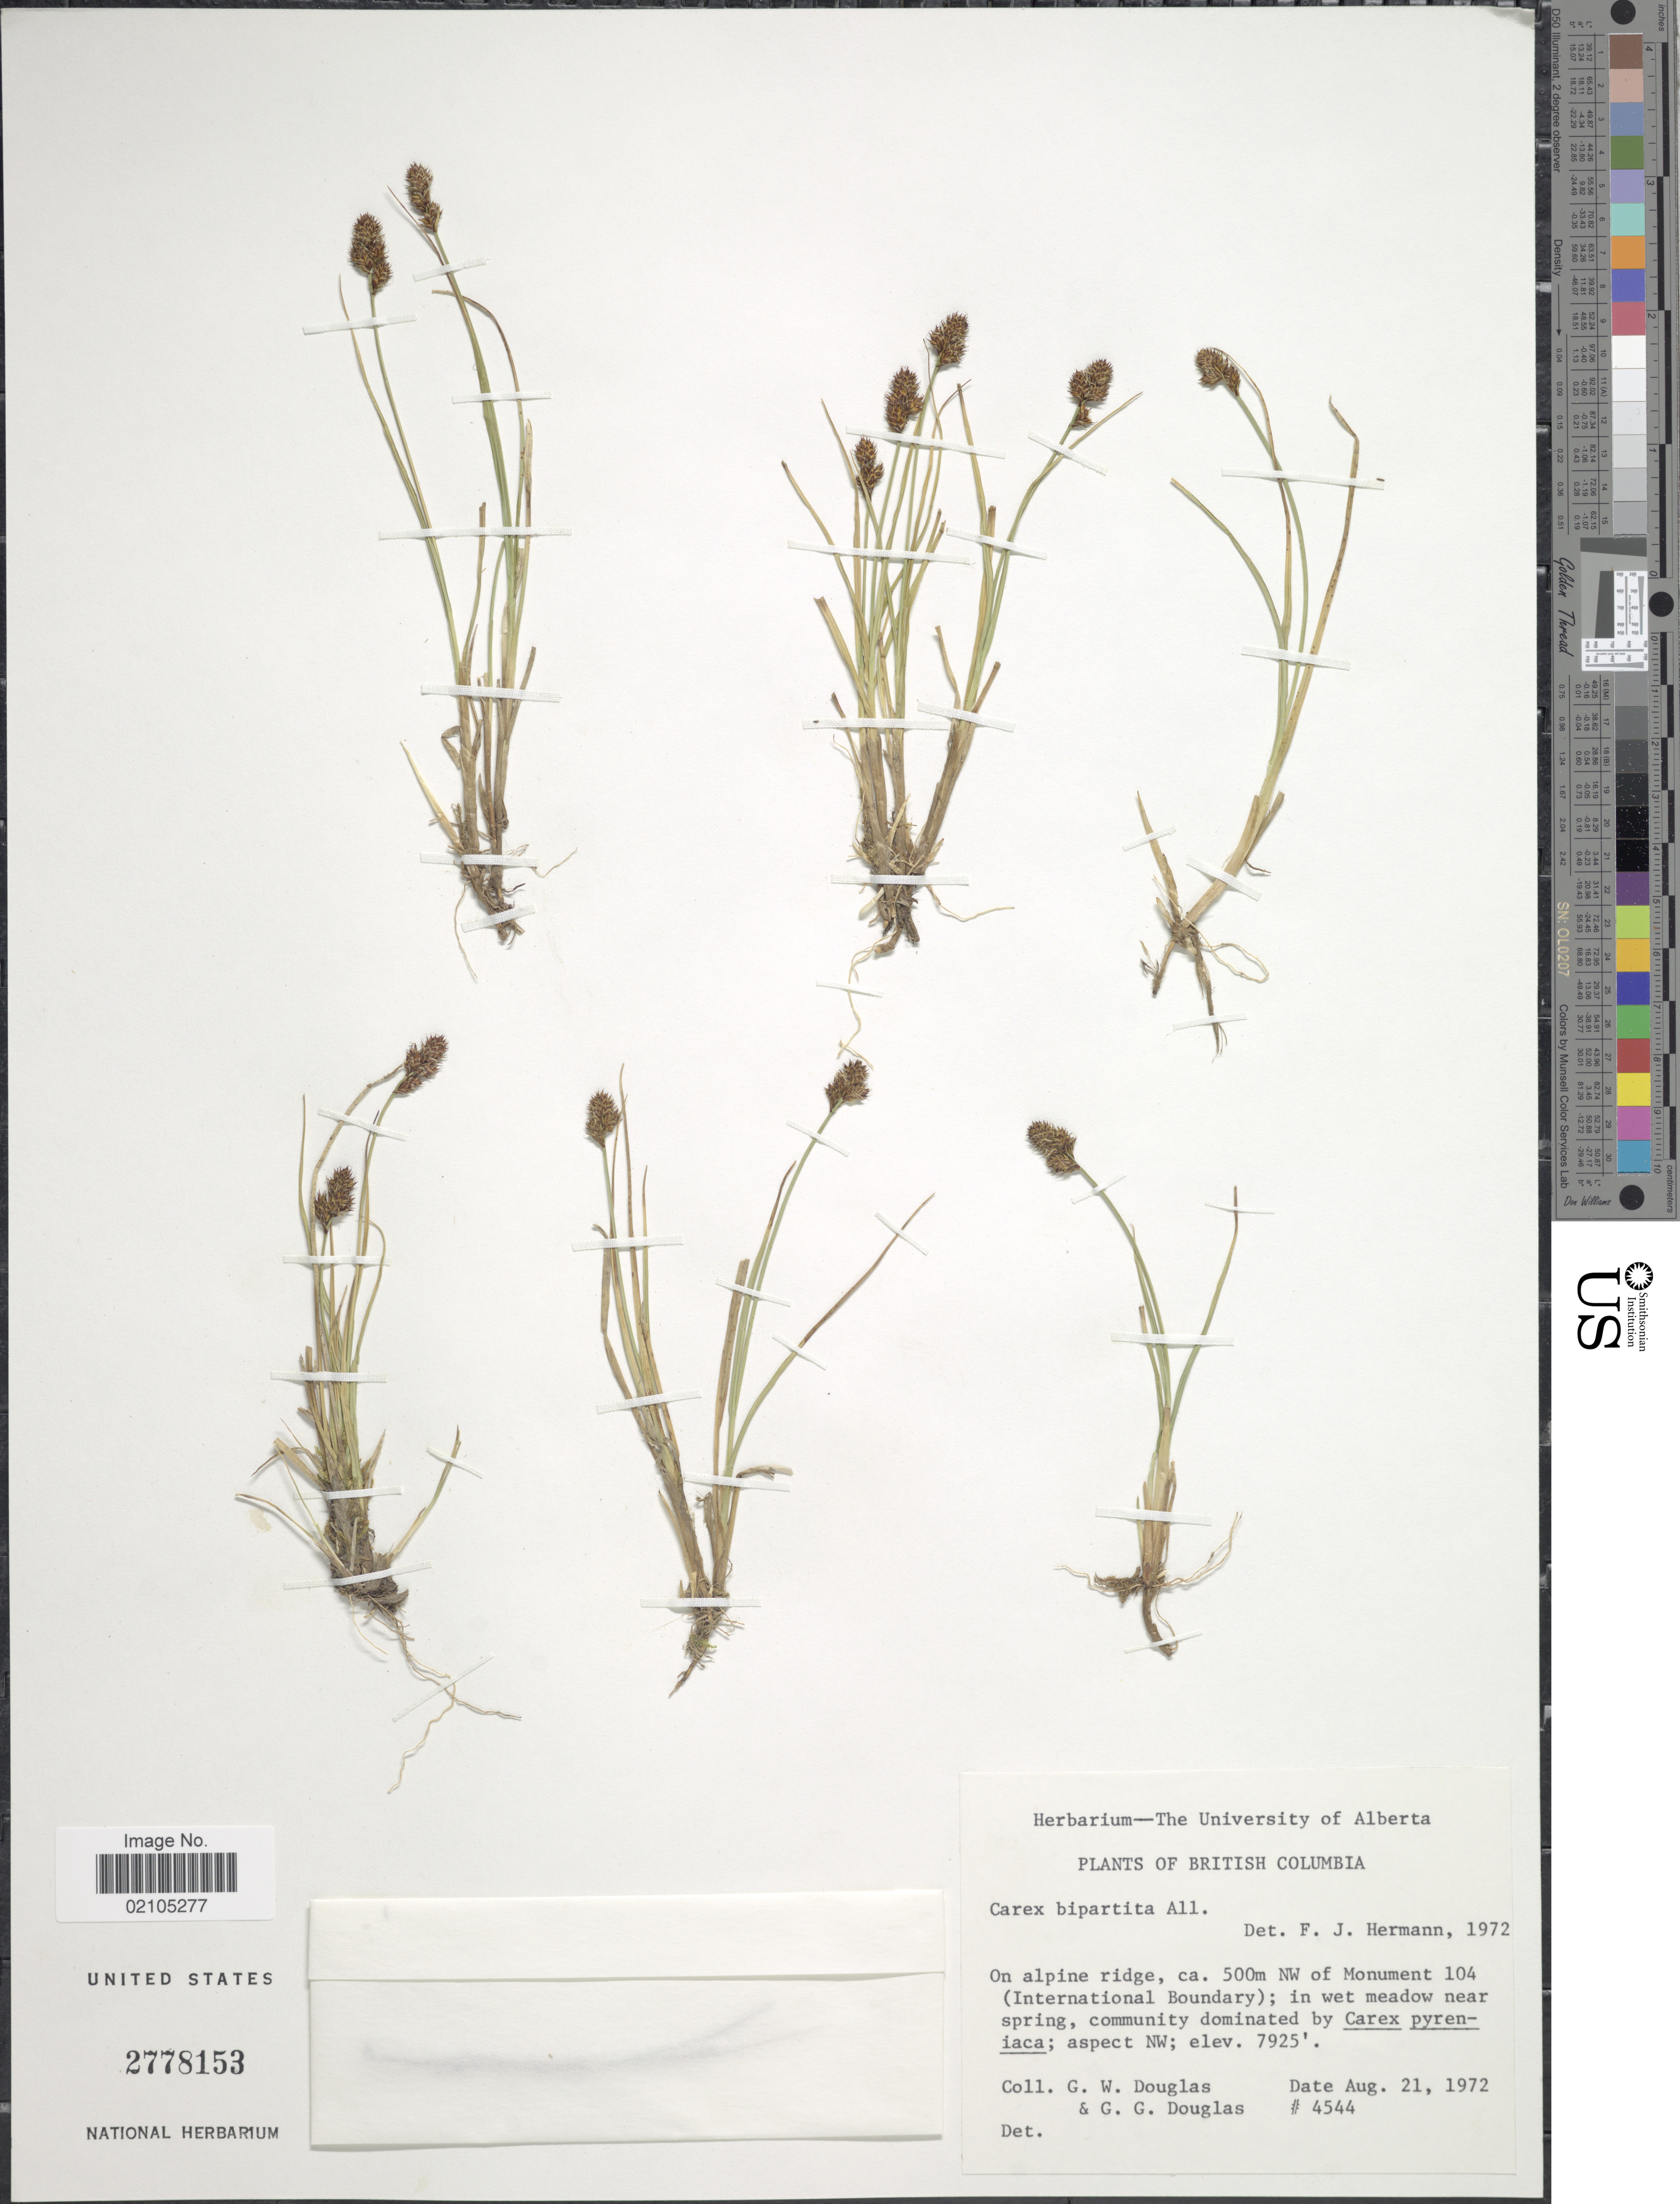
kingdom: Plantae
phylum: Tracheophyta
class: Liliopsida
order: Poales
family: Cyperaceae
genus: Carex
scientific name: Carex lachenalii subsp. lachenalii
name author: Schkuhr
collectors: G. Douglas & G. Douglas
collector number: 4544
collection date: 1972-08-21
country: Canada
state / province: British Columbia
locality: British Columbia. On alpine ridge, ca. 500m NW of Monument 104 (International Boundary).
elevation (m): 2416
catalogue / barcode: US 2778153